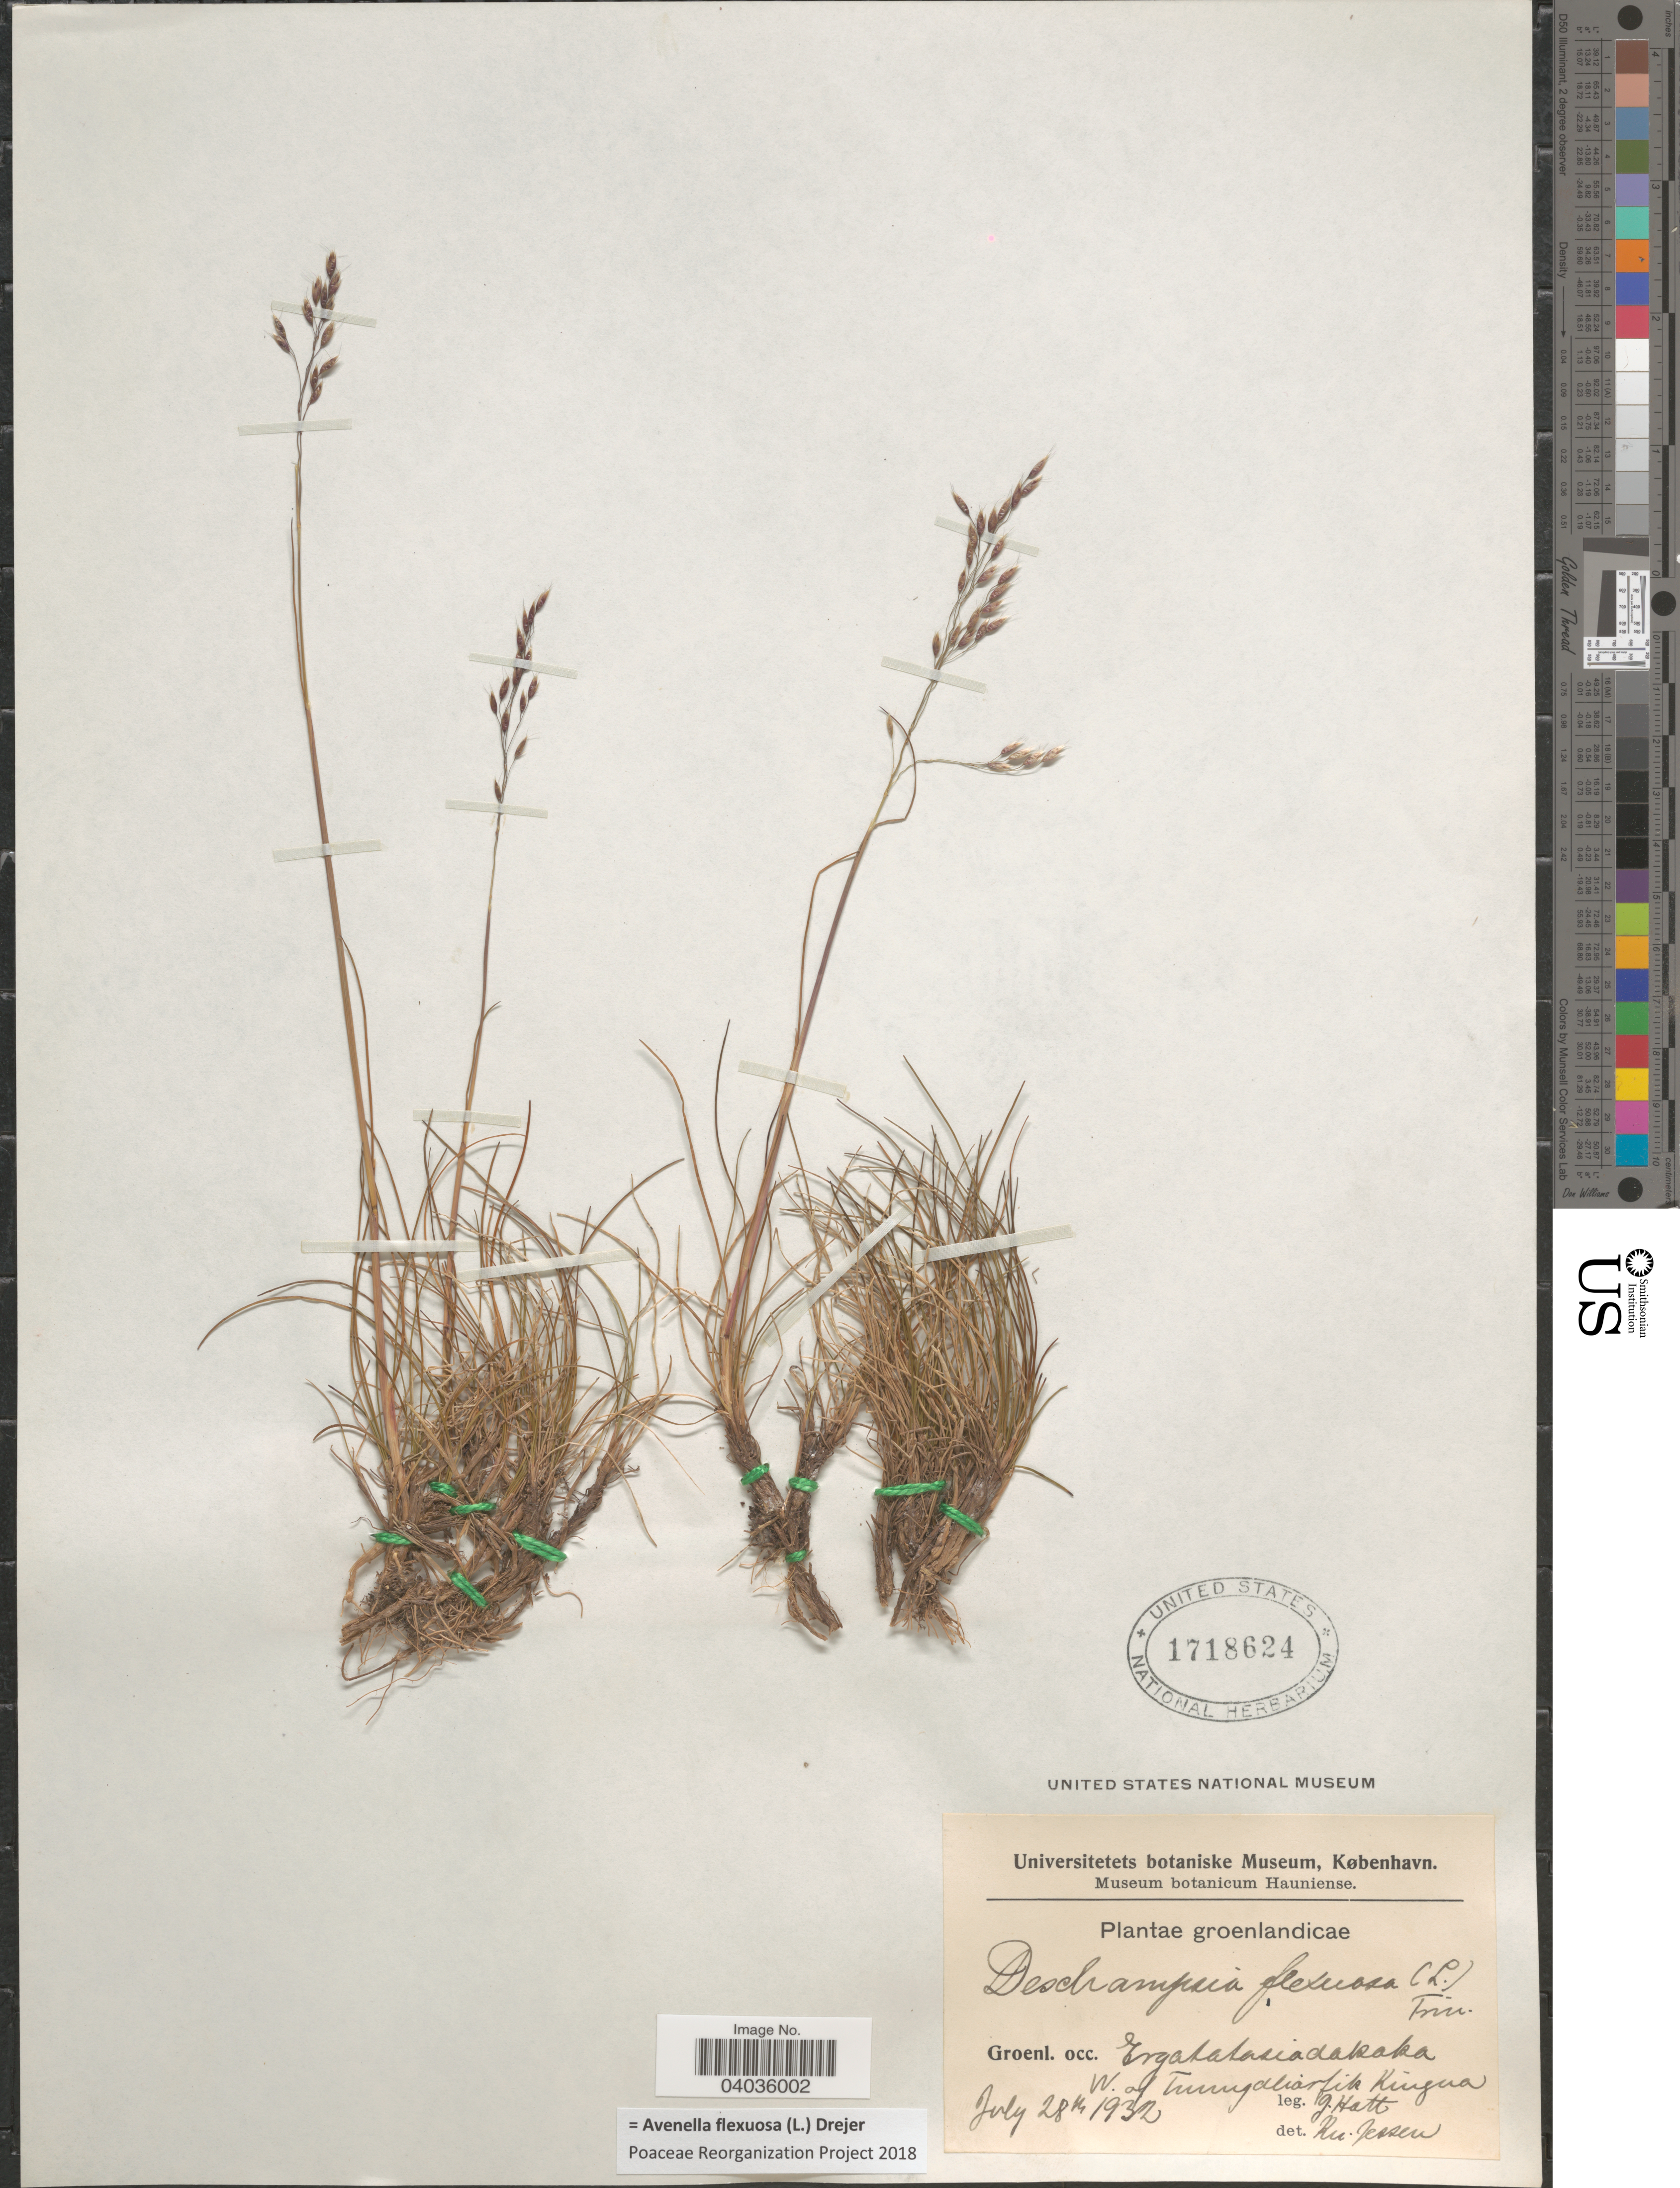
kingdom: Plantae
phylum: Tracheophyta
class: Liliopsida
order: Poales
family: Poaceae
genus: Avenella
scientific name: Avenella flexuosa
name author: (L.) Drejer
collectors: G. Hatt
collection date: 1932-07-28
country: Greenland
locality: Groenlandicae. Groenl. occ. Ergatatasiadakaka W. of Tunugdliarfik Kiugua.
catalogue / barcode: US 1718624